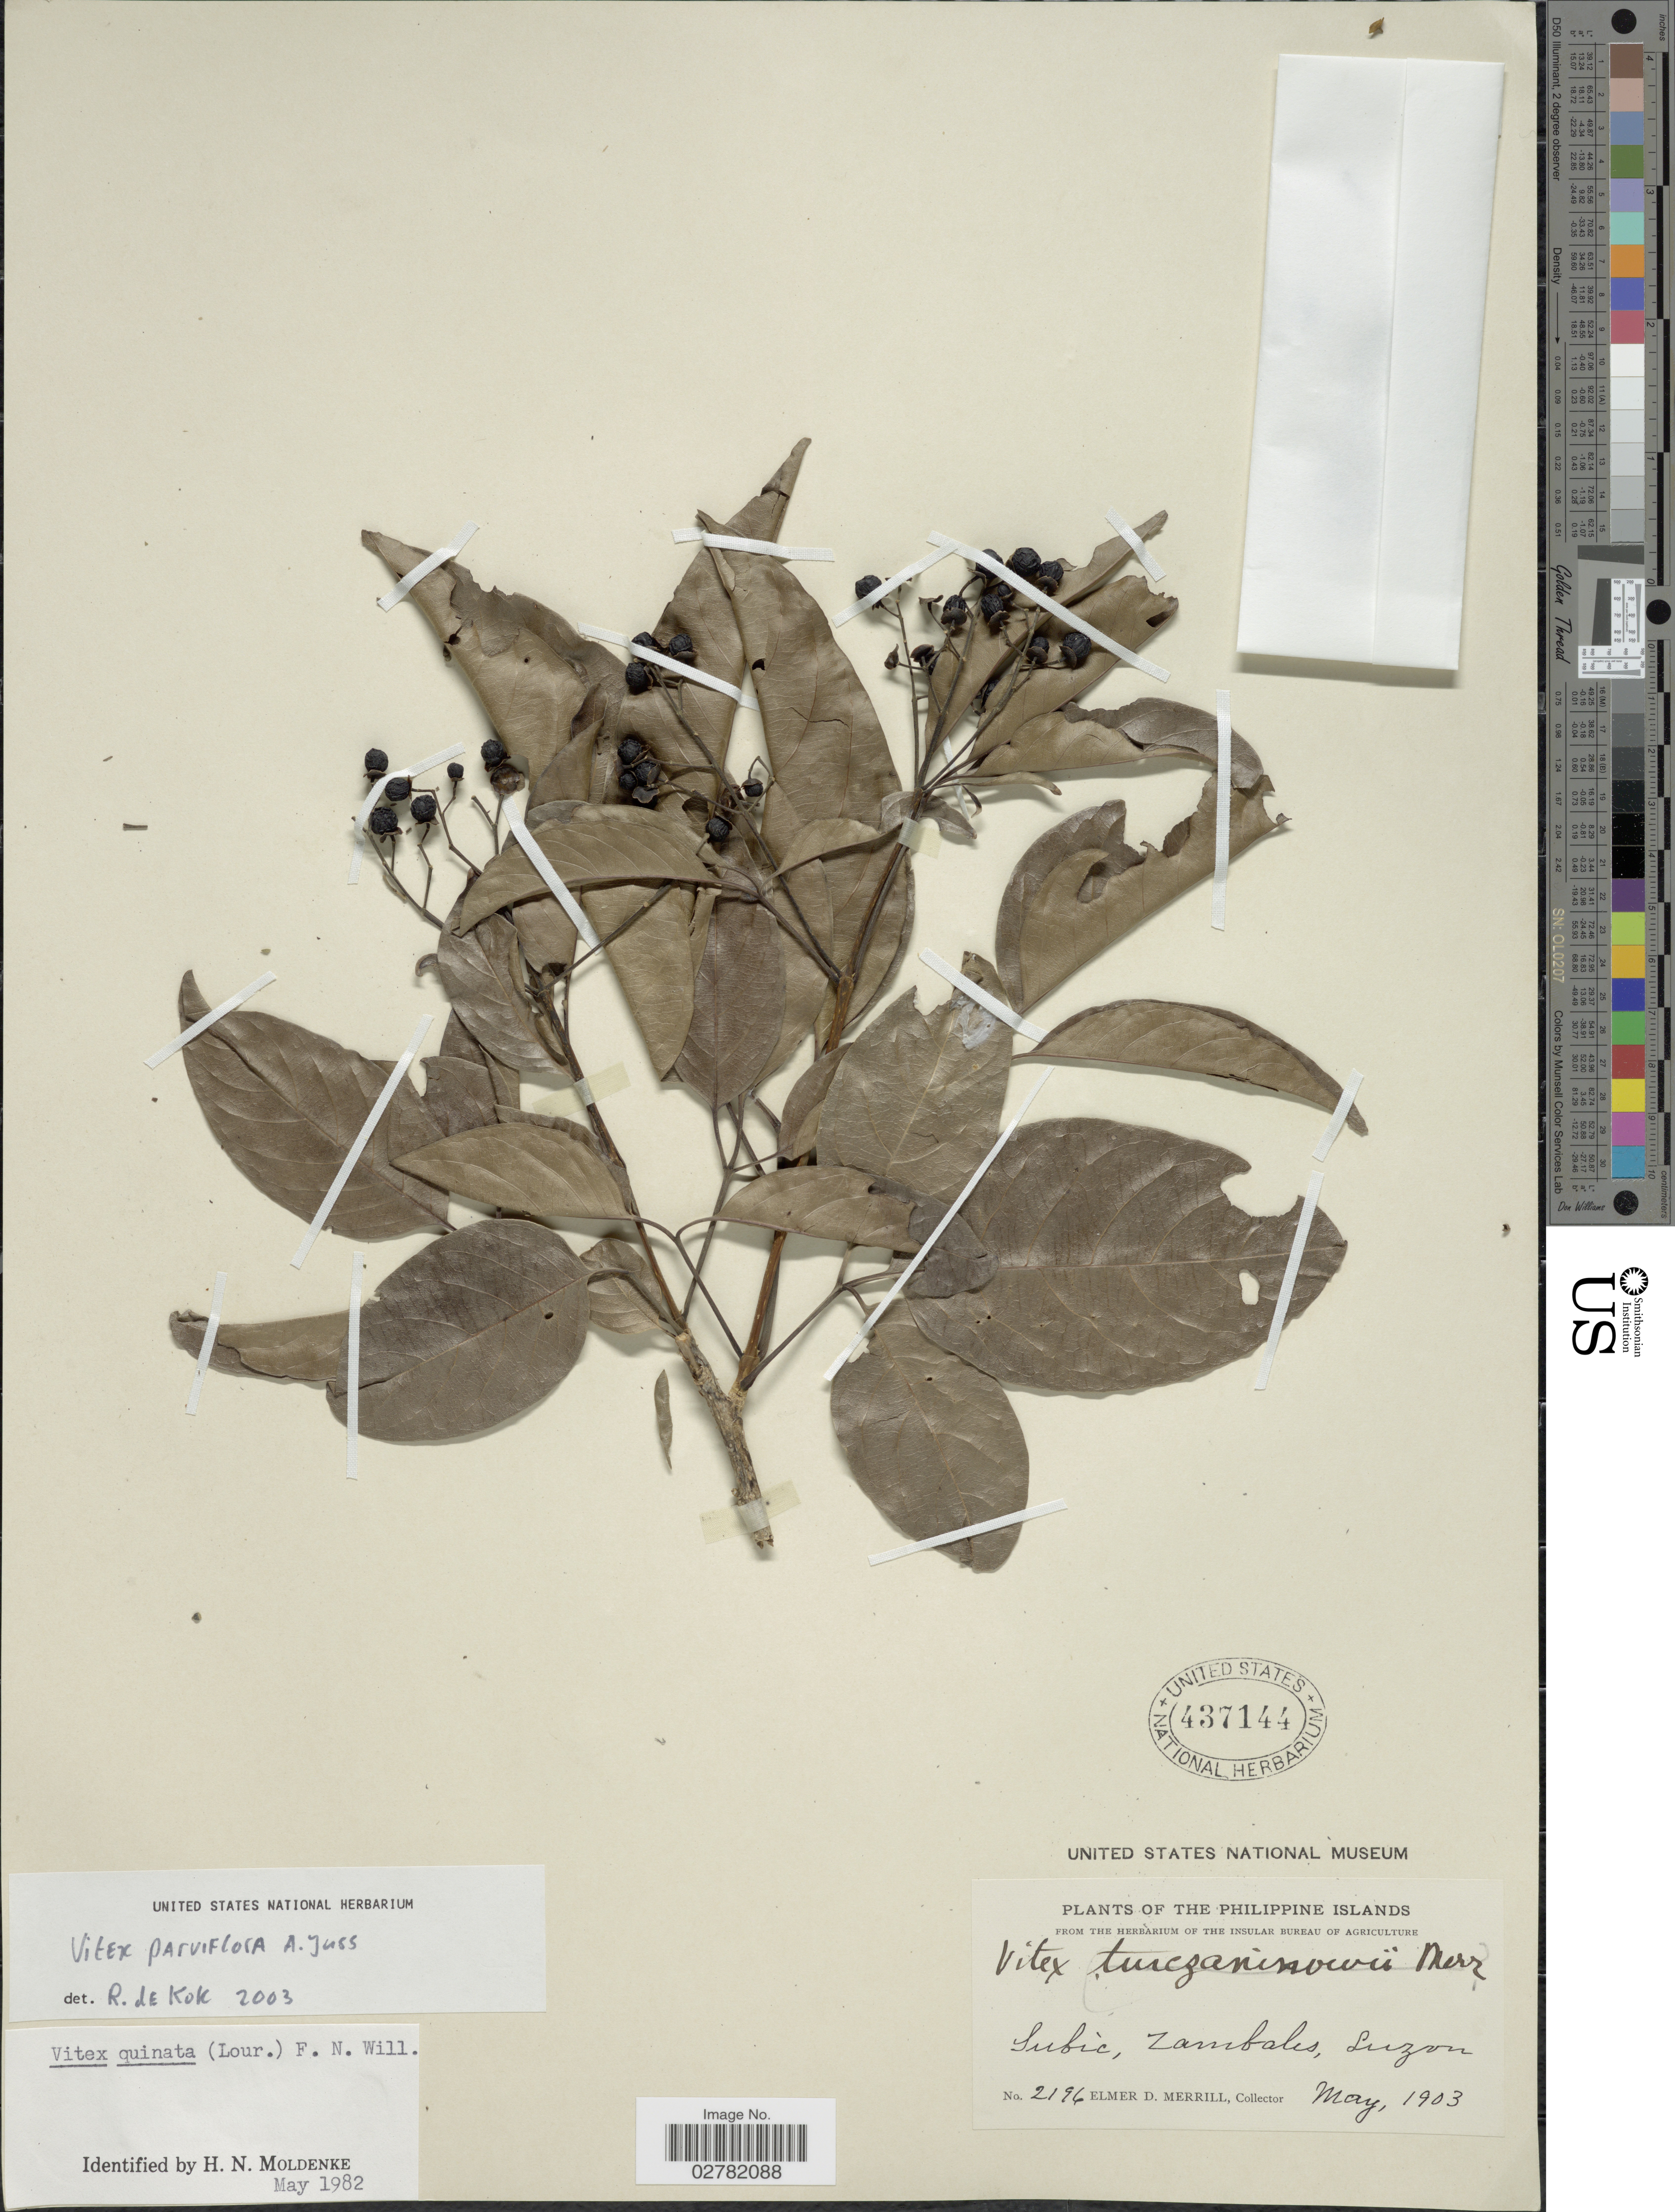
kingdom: Plantae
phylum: Tracheophyta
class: Magnoliopsida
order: Lamiales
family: Lamiaceae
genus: Vitex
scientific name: Vitex parviflora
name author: Juss.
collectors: E. D. Merrill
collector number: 2196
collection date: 1903-05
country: Philippines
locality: Philippine Islands. Subic, Zambales, Luzon.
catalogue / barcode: US 437144